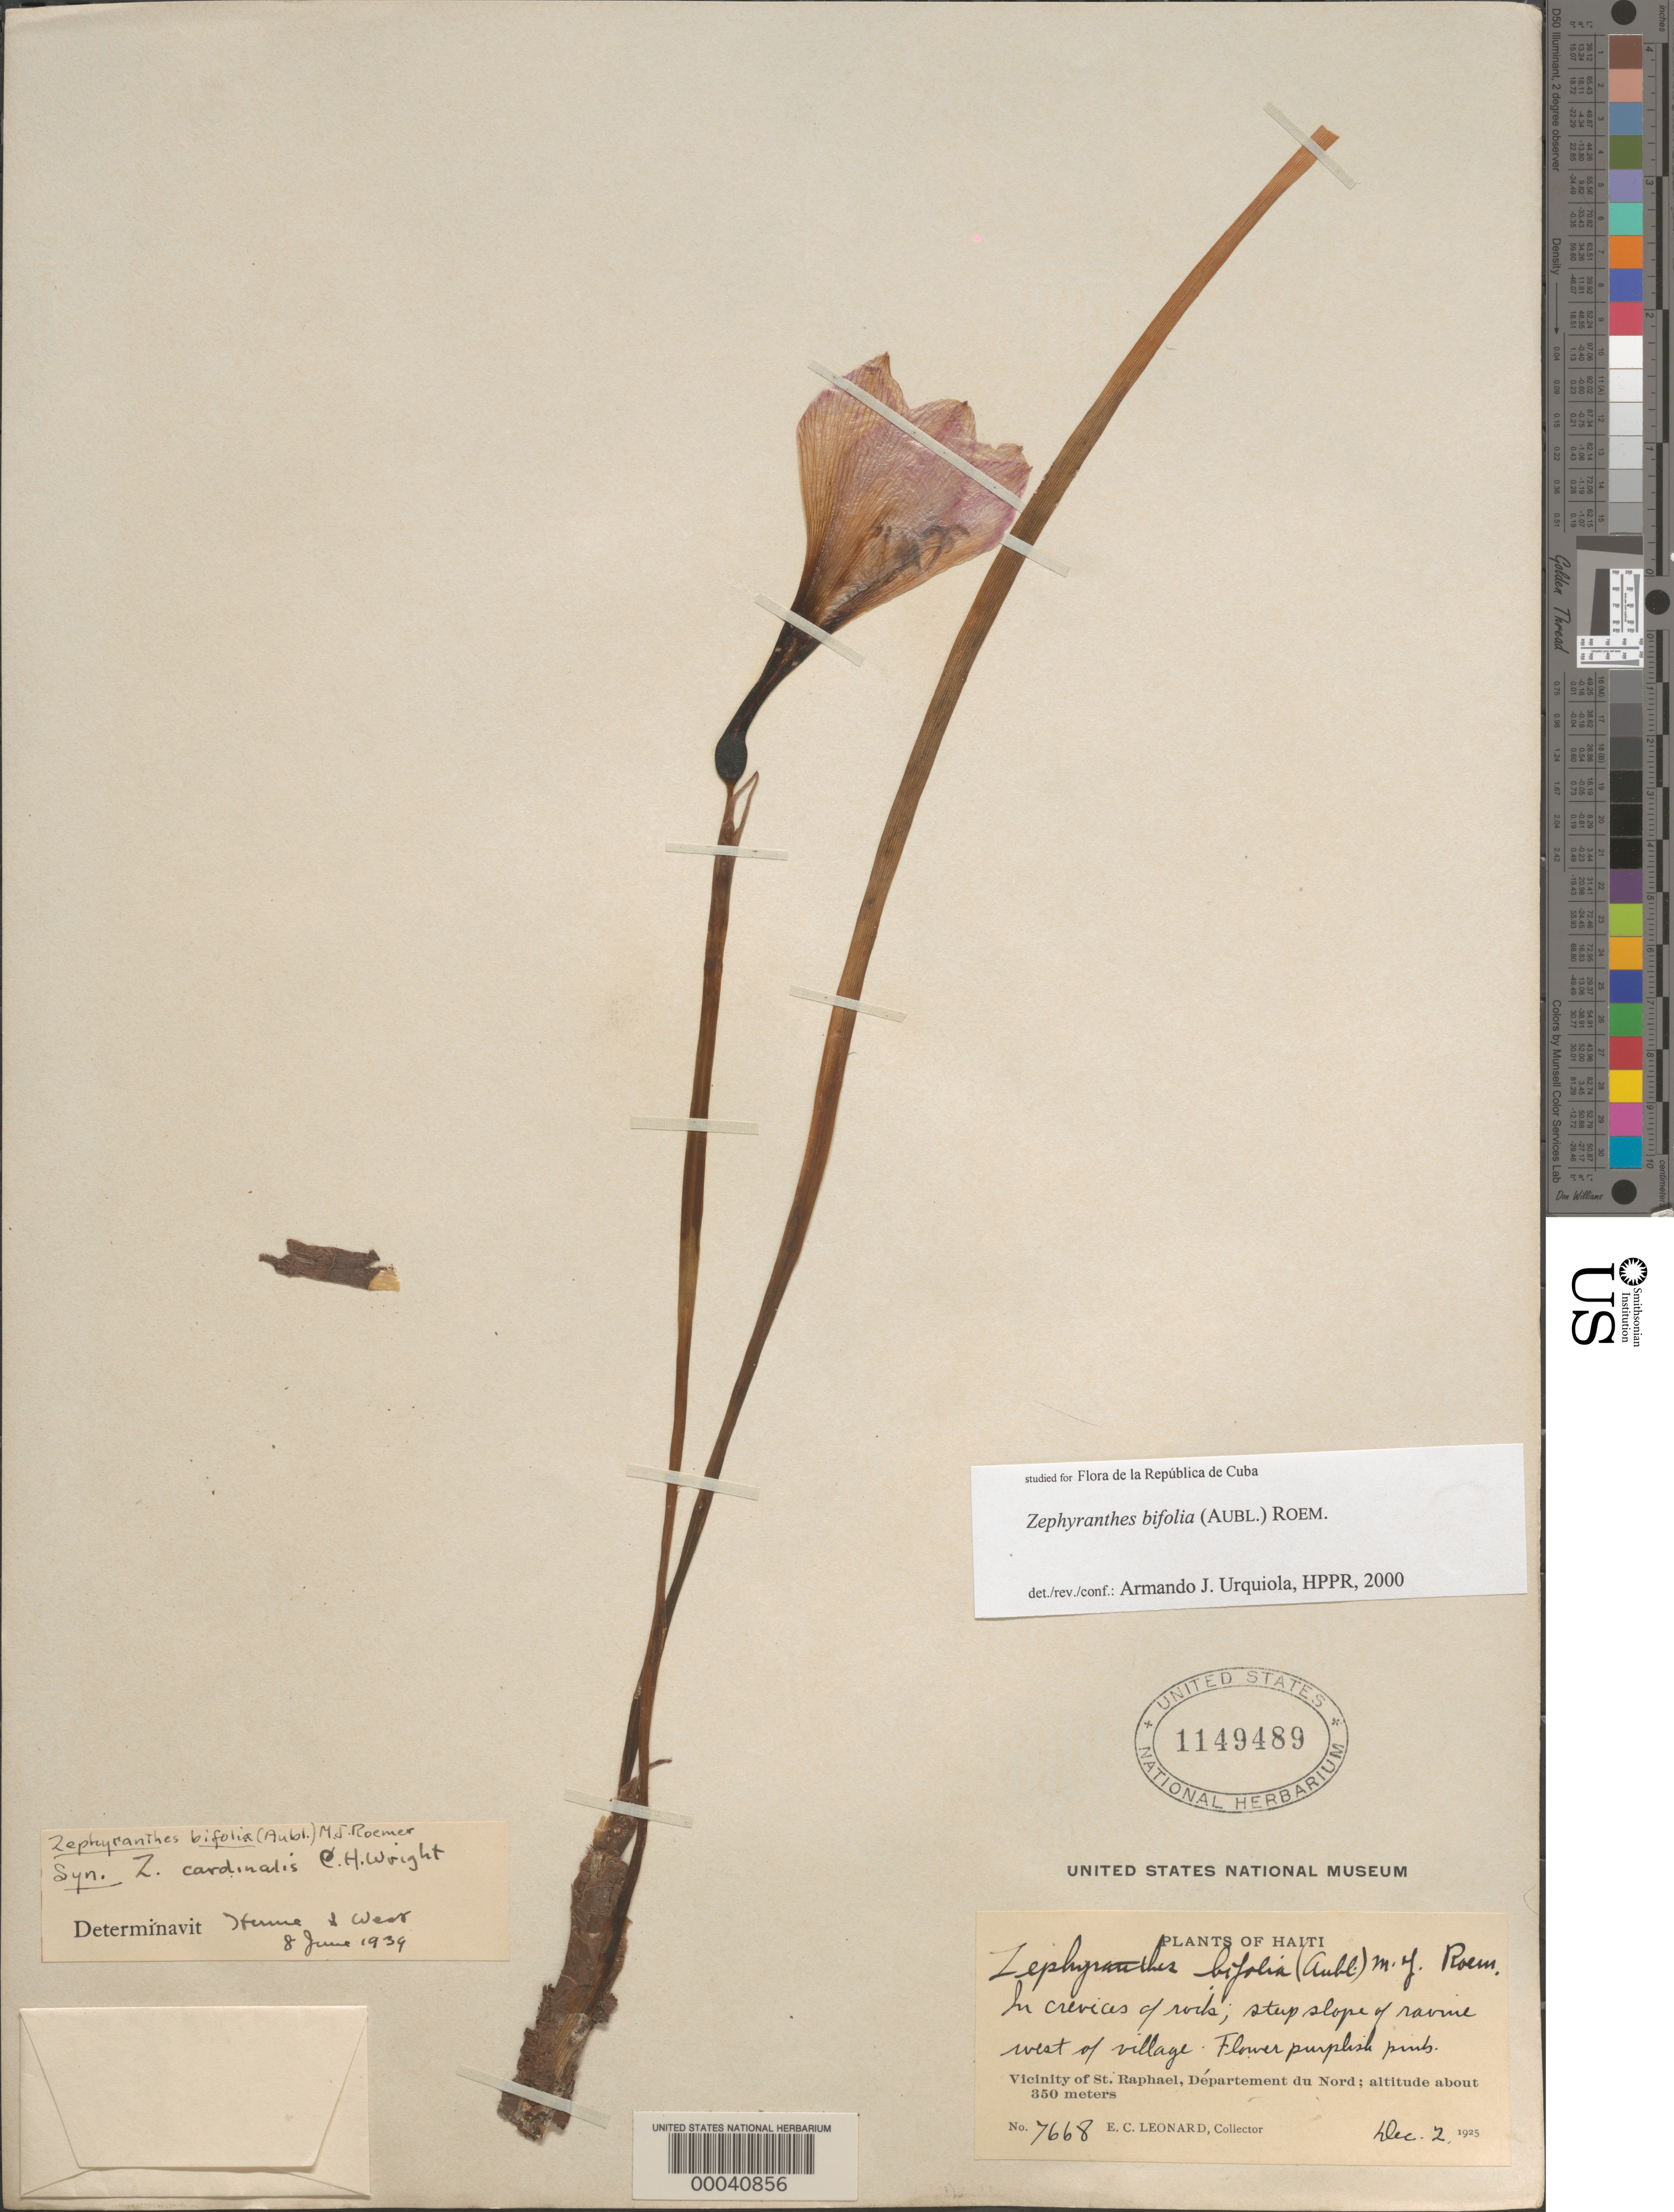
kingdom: Plantae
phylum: Tracheophyta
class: Liliopsida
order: Asparagales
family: Amaryllidaceae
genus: Zephyranthes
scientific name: Zephyranthes bifolia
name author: (Aubl.) M. Roem.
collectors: E. C. Leonard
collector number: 7668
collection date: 1925-12-02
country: Haiti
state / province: Nord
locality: Steep slope of ravine west of village. Vicinity of St. Raphael, Département du Nord.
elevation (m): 350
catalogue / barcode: US 1149489